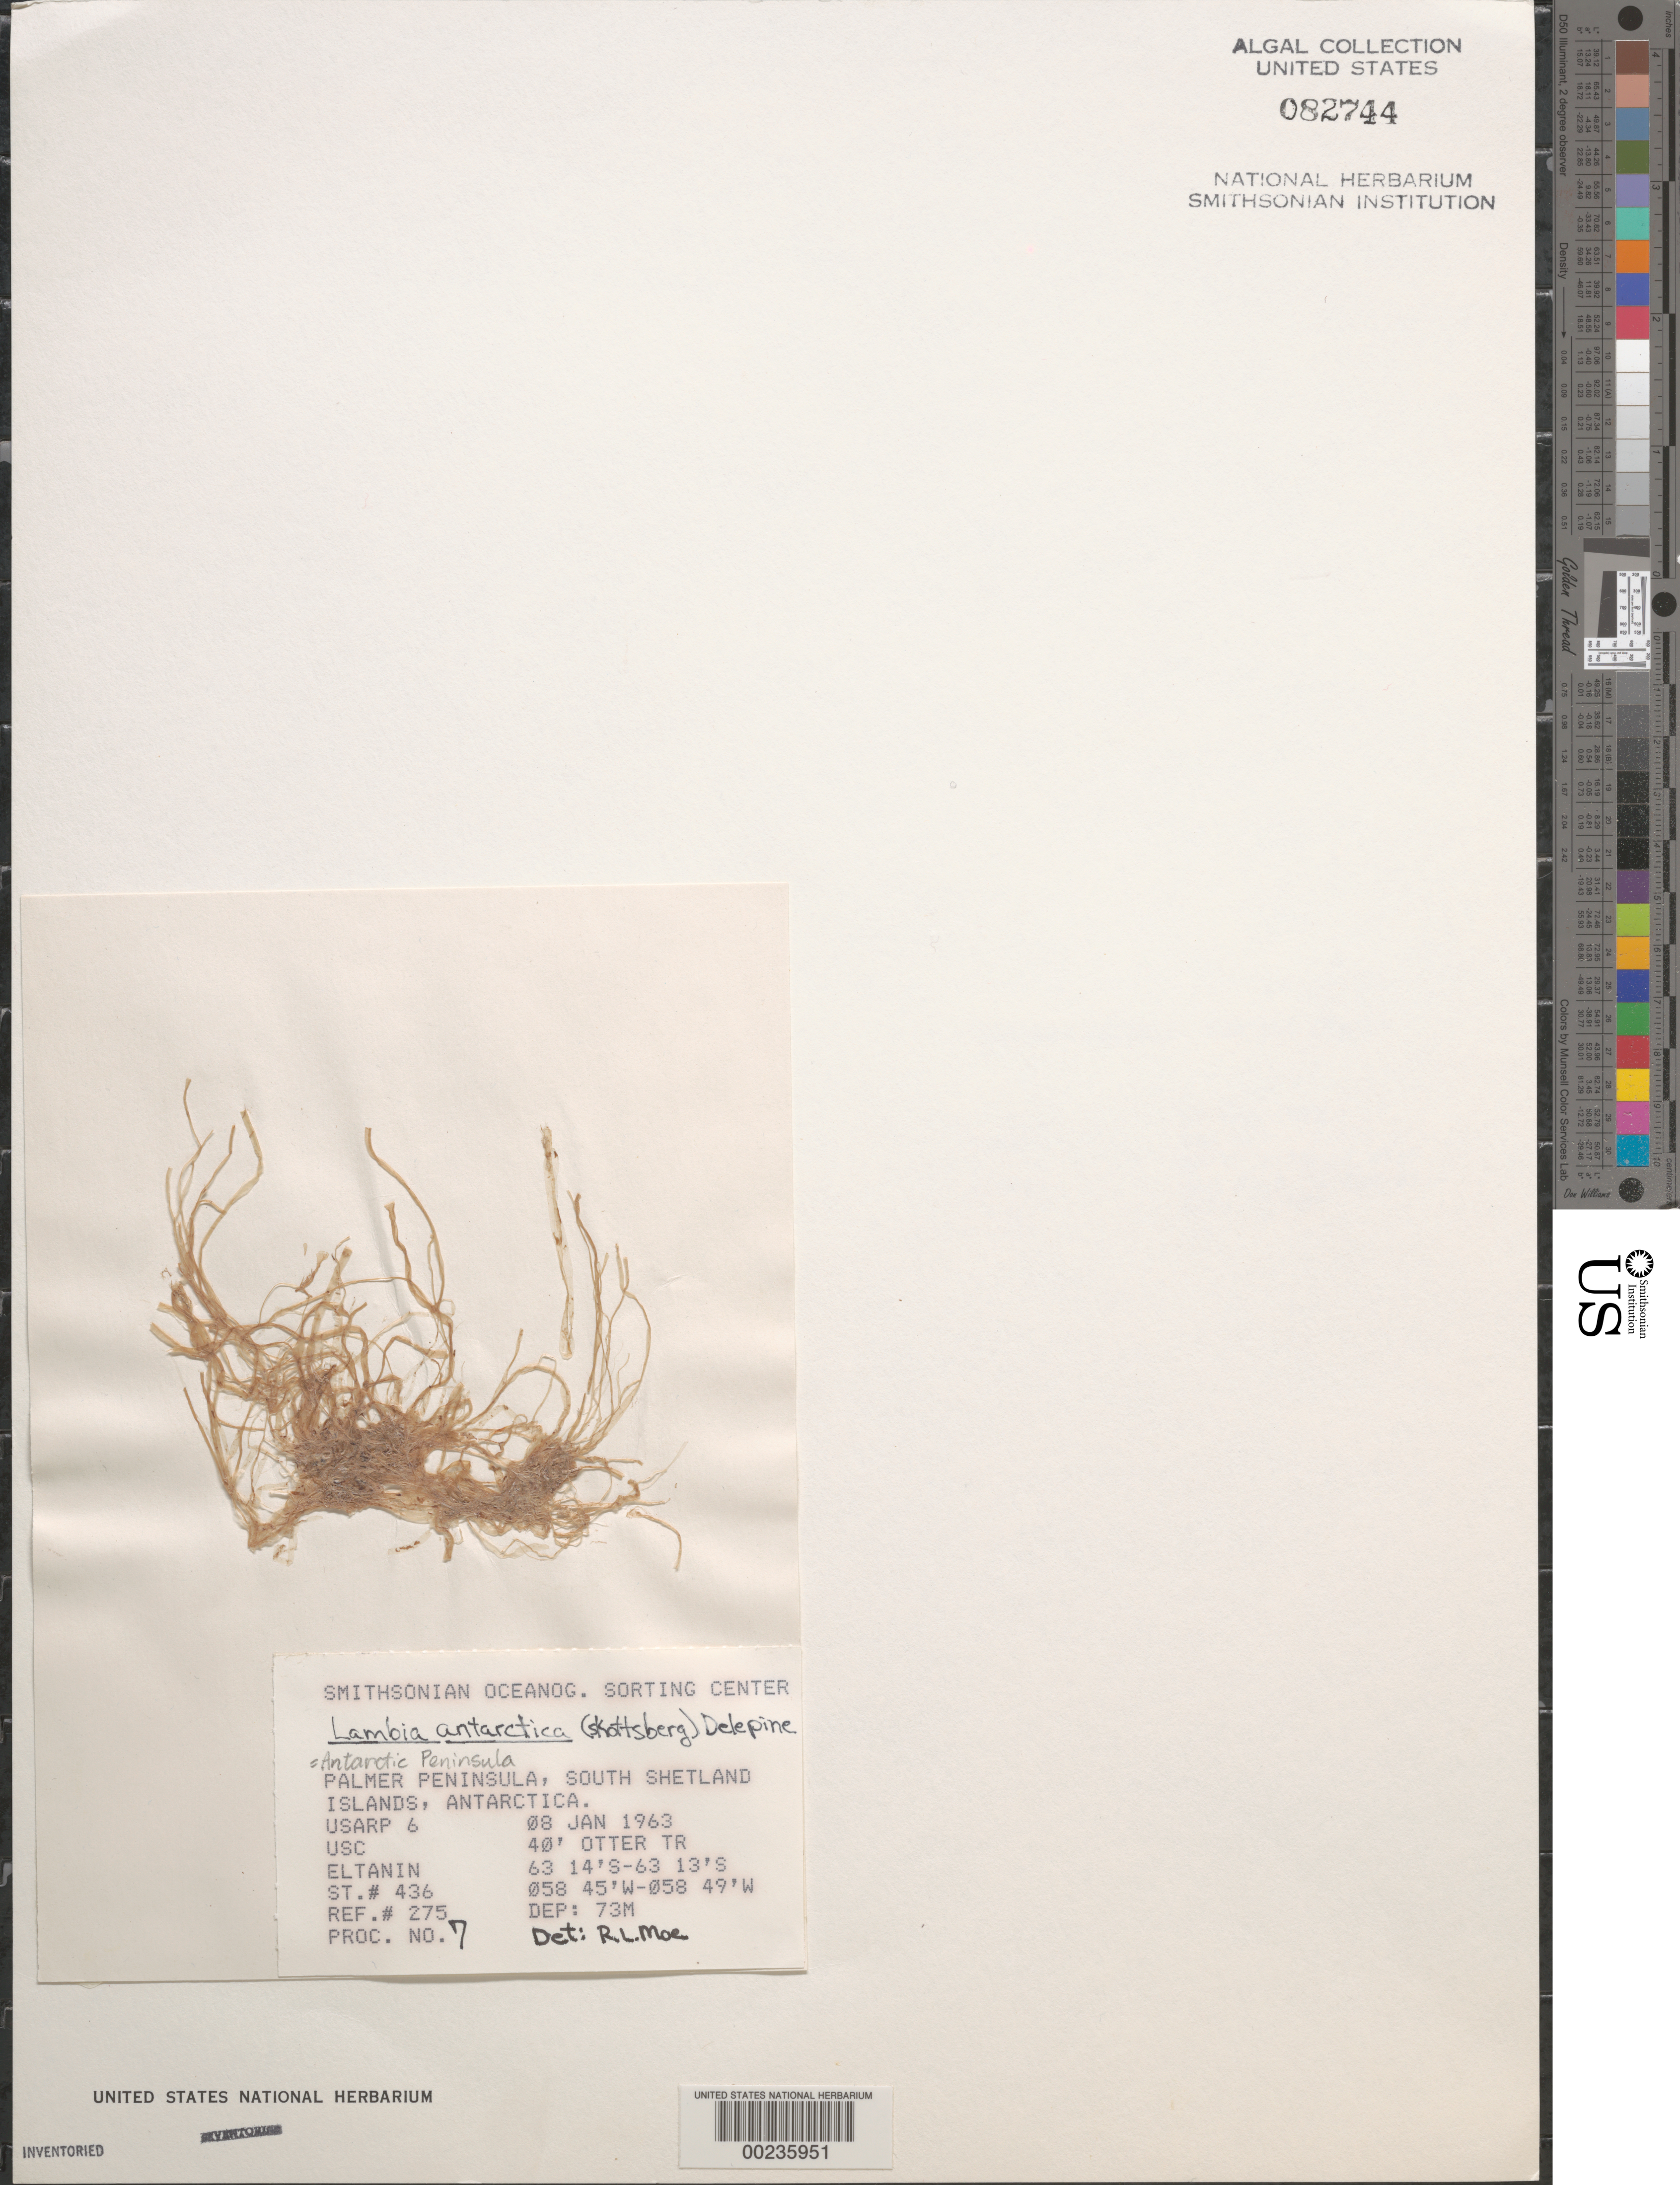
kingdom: Plantae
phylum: Chlorophyta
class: Ulvophyceae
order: Bryopsidales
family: Bryopsidaceae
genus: Lambia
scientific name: Lambia antarctica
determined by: Moe, R. L.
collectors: USC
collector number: Station 436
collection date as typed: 08 Jan 1963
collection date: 1963-01-08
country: Antarctica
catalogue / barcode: US 82744